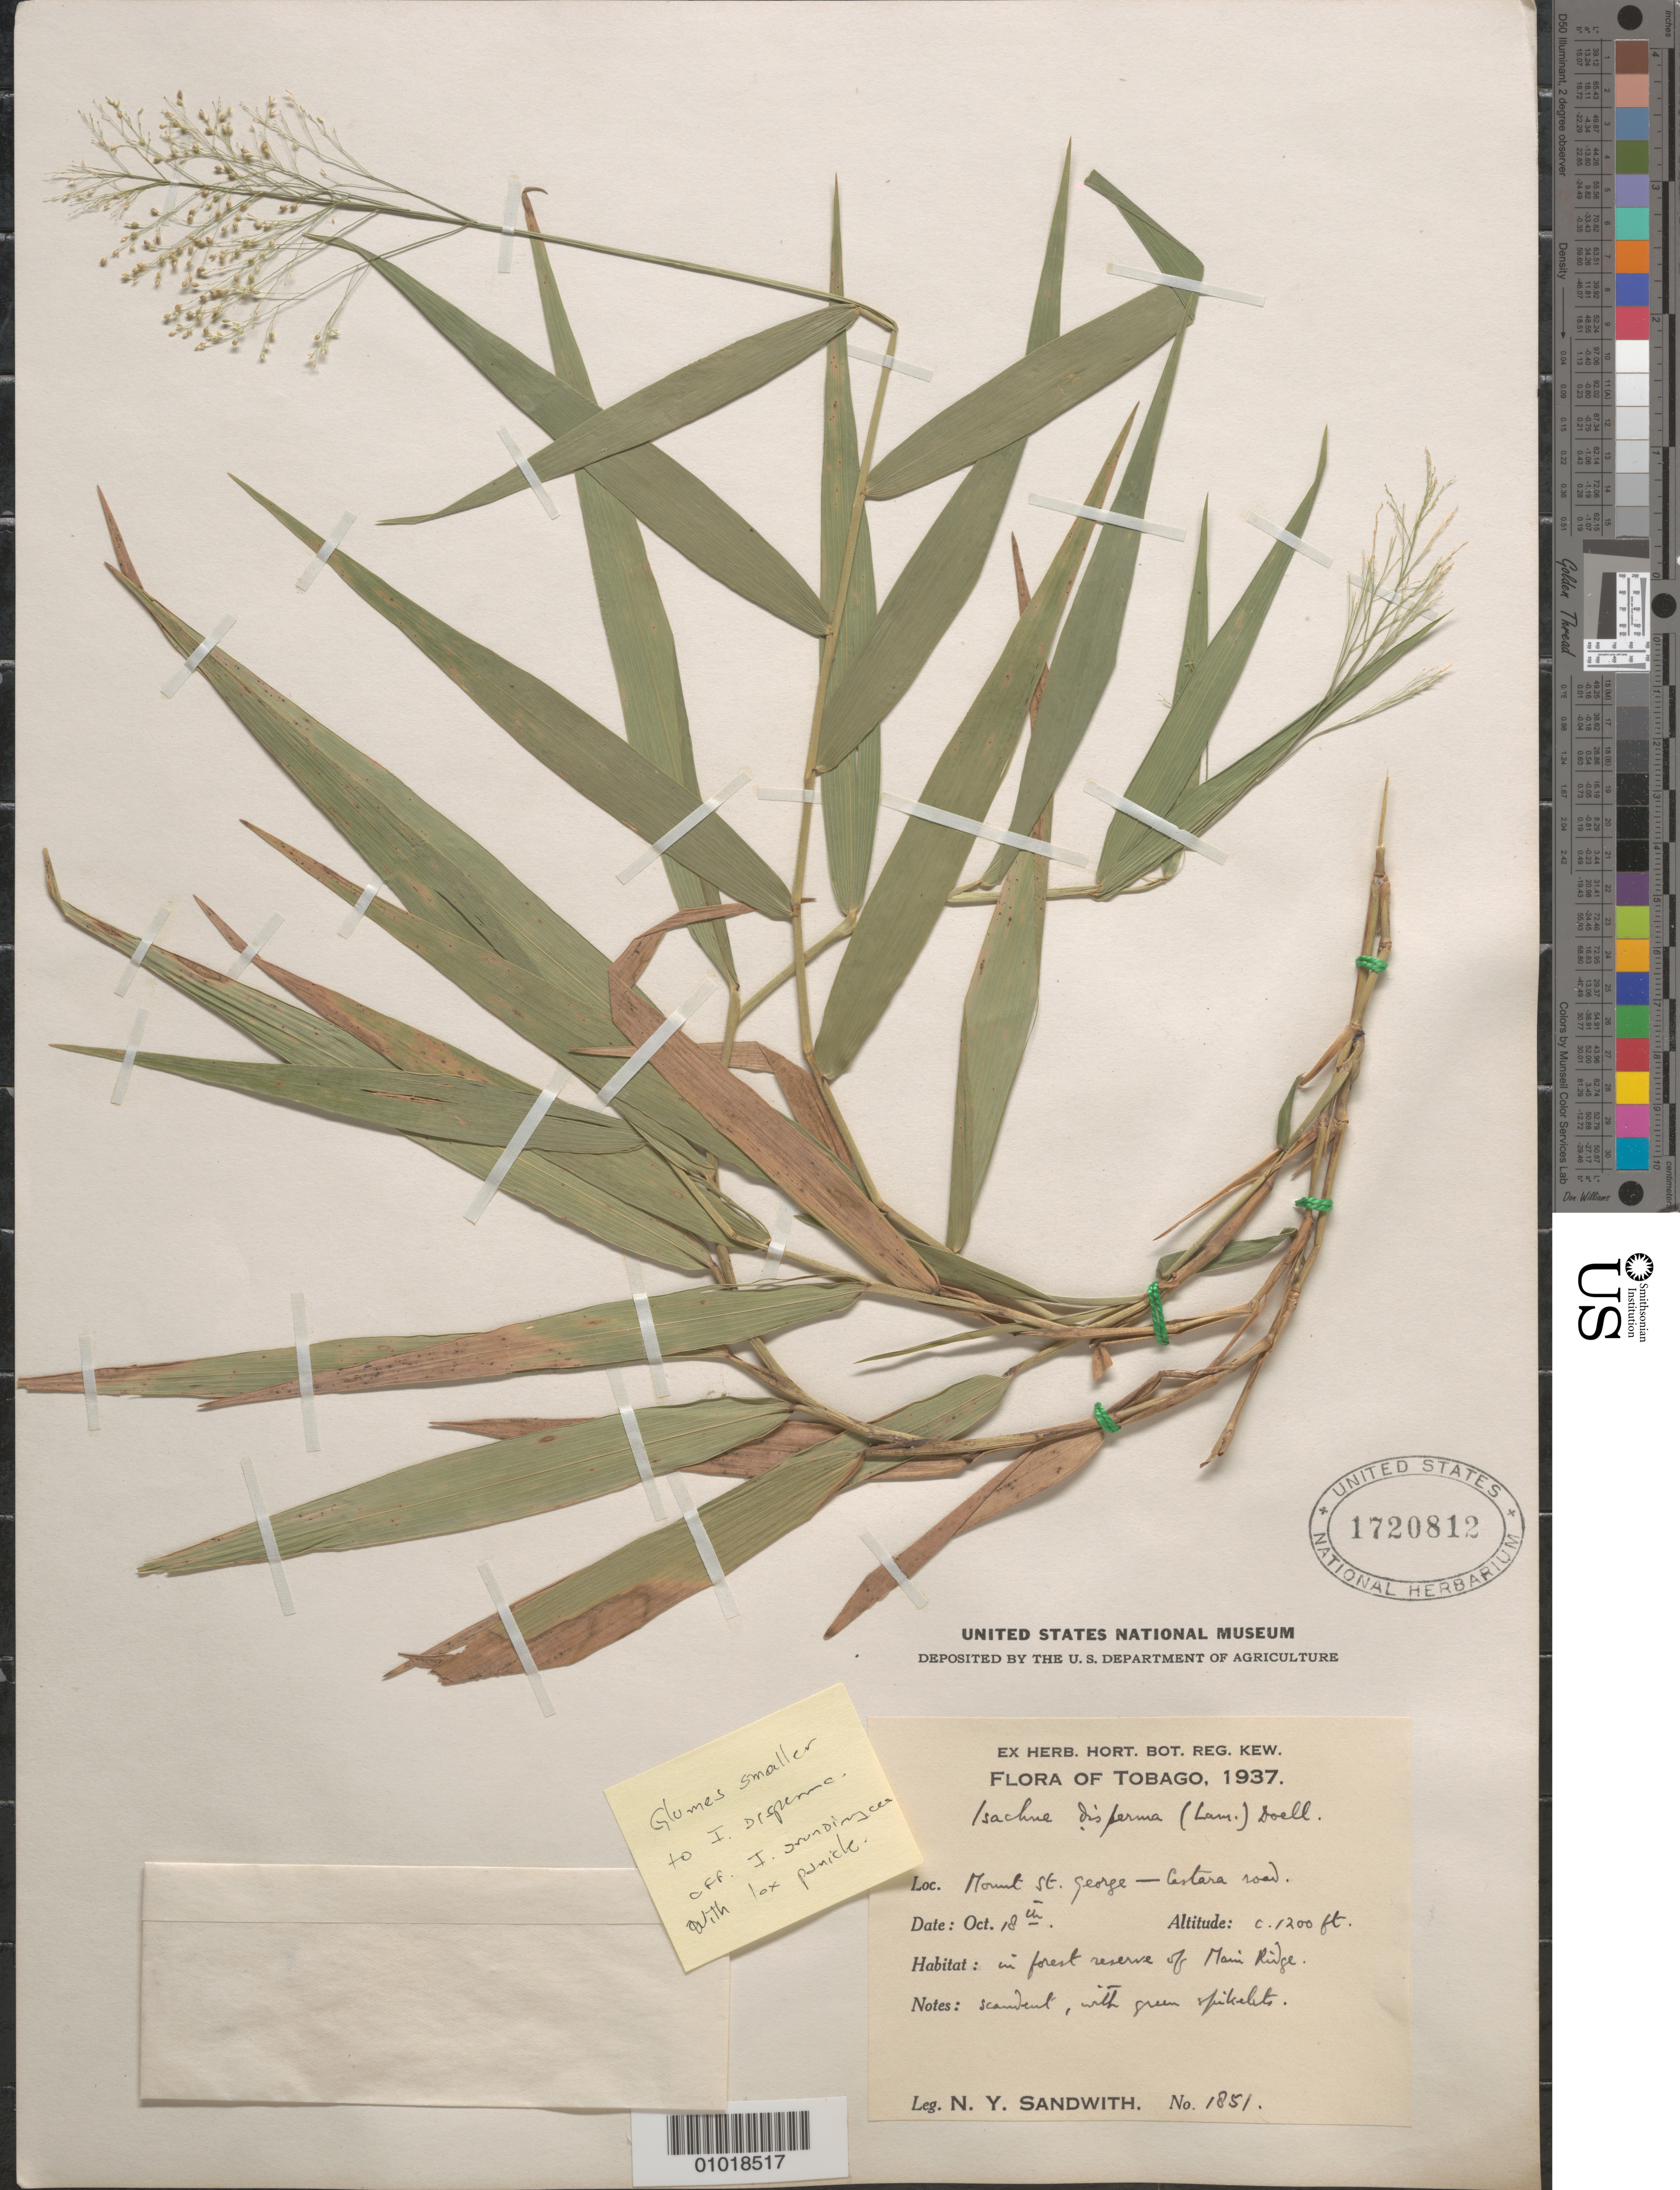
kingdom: Plantae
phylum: Tracheophyta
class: Liliopsida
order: Poales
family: Poaceae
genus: Isachne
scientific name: Isachne disperma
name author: (Lam.) Döll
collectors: N. Y. Sandwith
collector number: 1851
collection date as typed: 18 Oct 1937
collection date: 1937-10-18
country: Trinidad and Tobago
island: Tobago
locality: Mount St. George, Castera road. In forest reserve of Main Ridge.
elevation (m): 366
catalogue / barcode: US 1720812